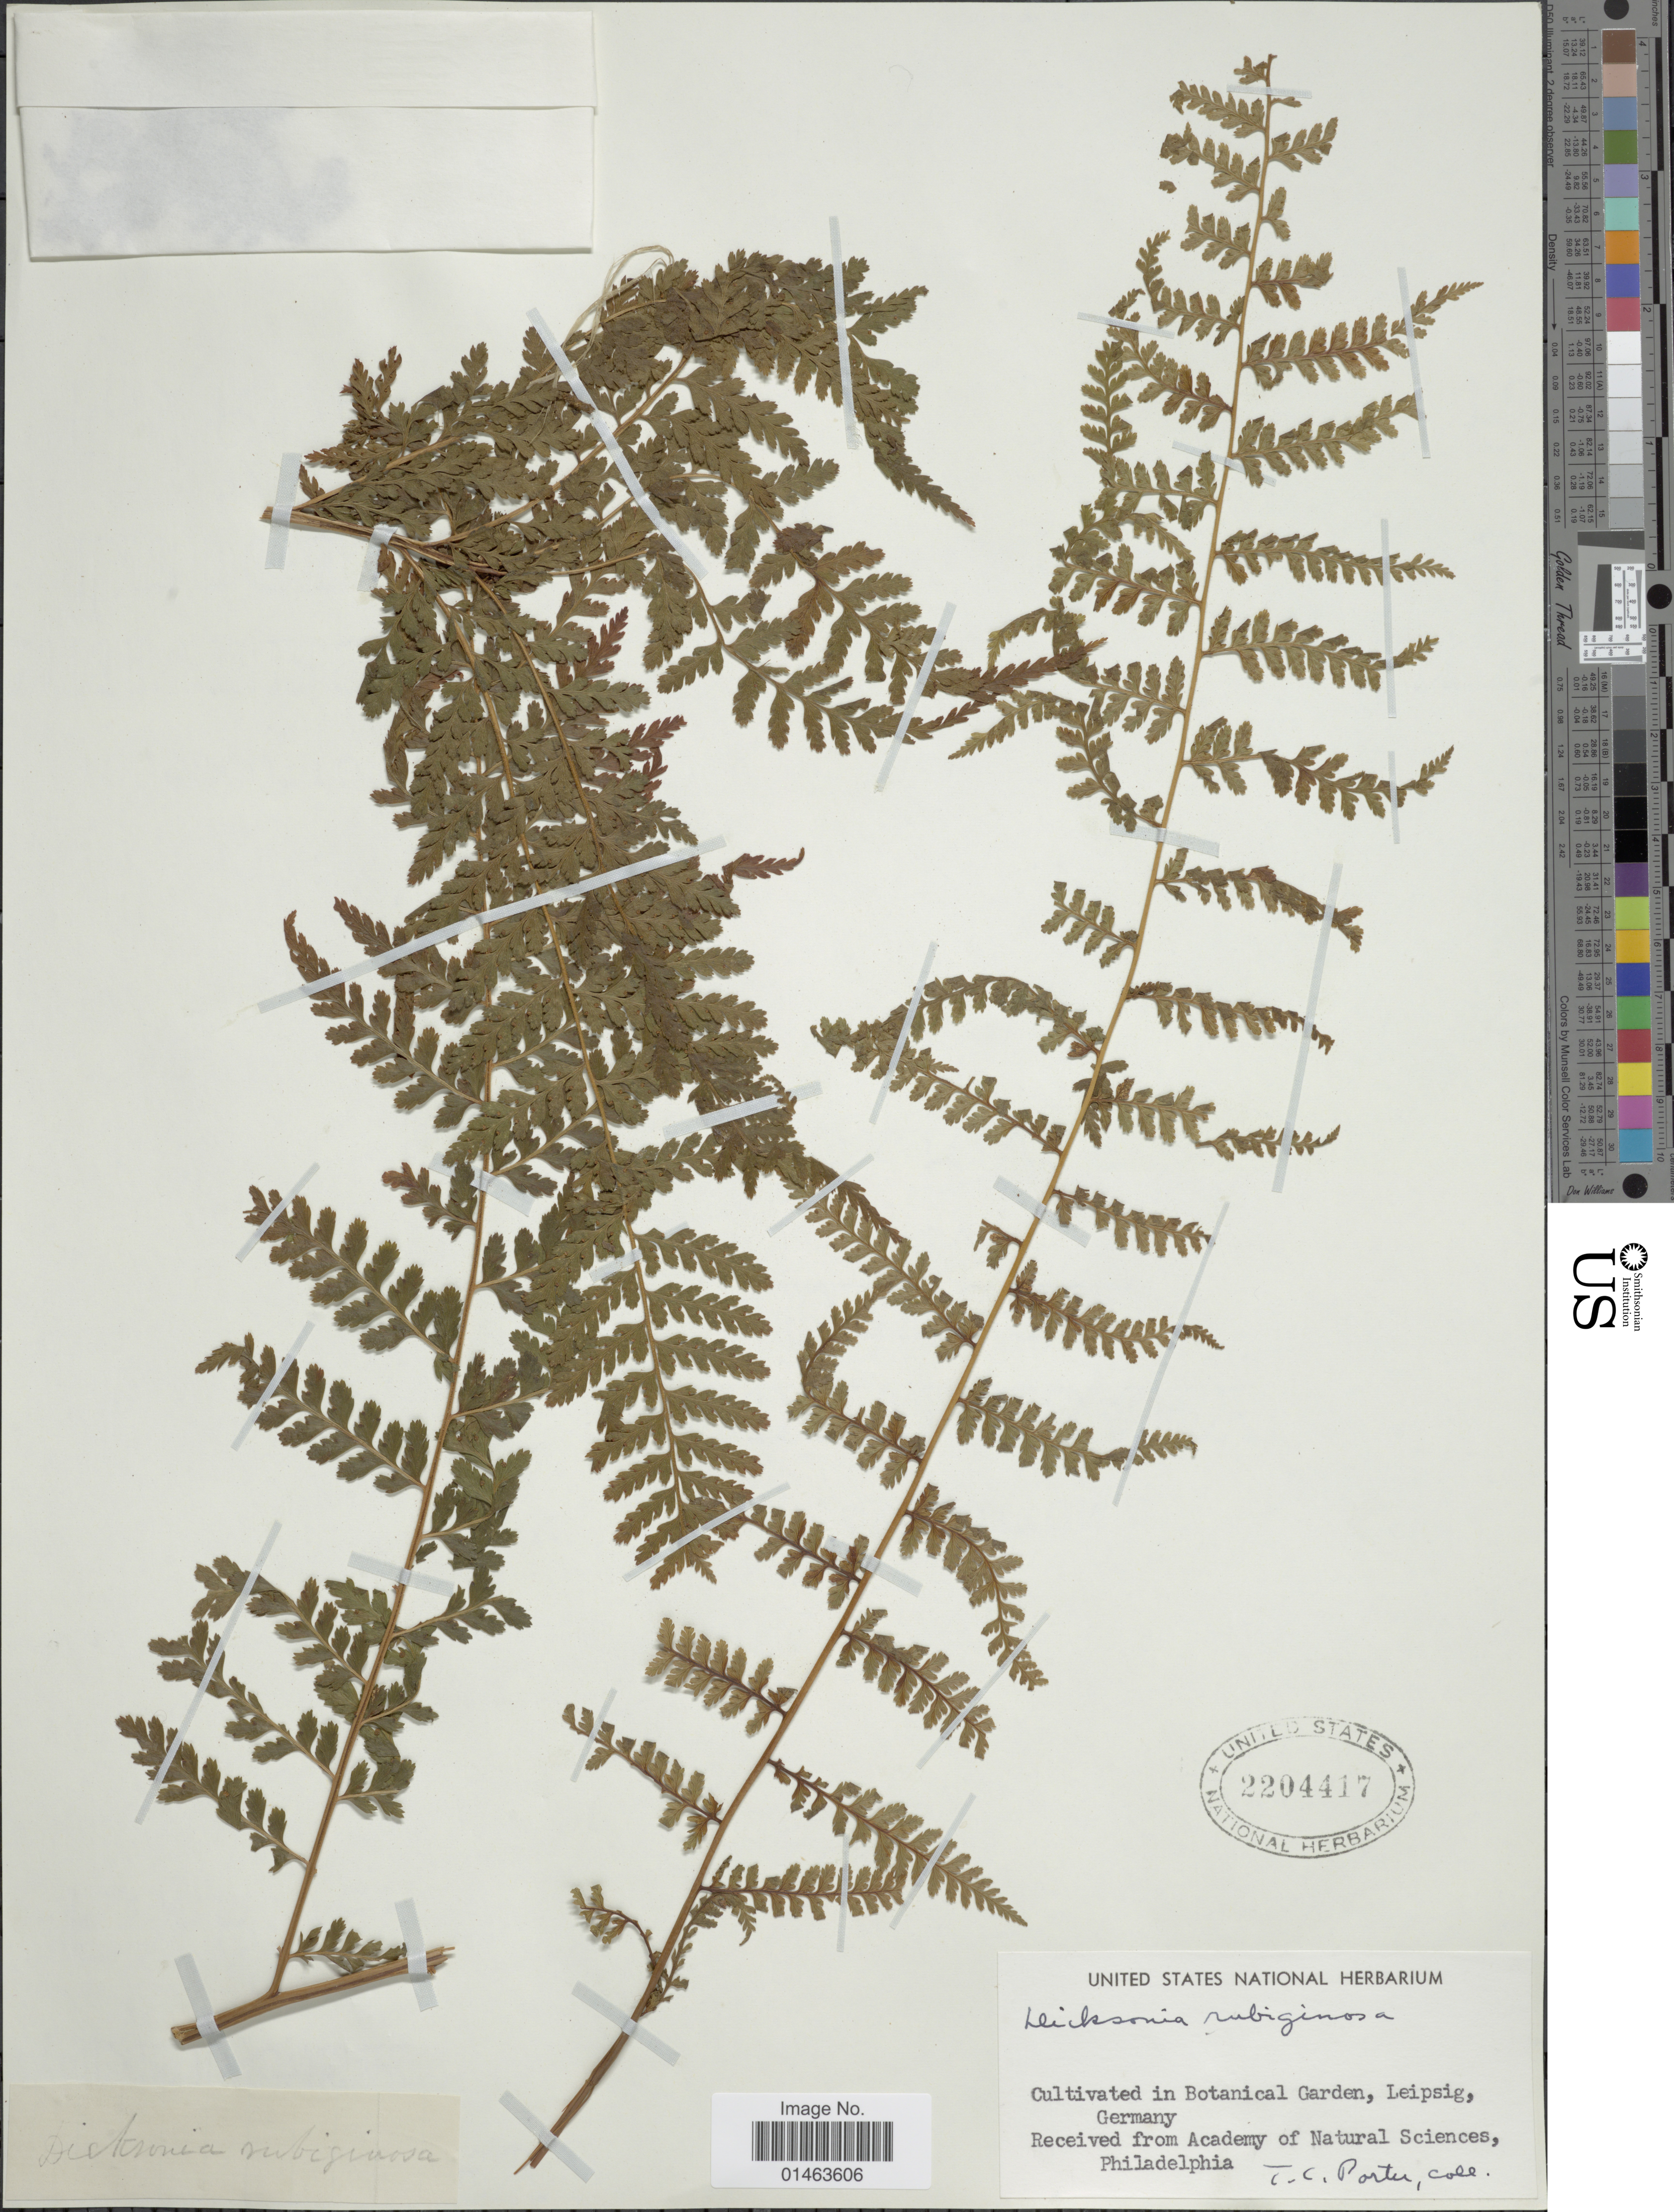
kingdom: Plantae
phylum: Tracheophyta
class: Polypodiopsida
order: Polypodiales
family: Dennstaedtiaceae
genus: Dennstaedtia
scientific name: Dennstaedtia cicutaria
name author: (Sw.) T. Moore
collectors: T. C. Porter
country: Germany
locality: Botanical Garden, Leipsig, Germany.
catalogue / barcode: US 2204417